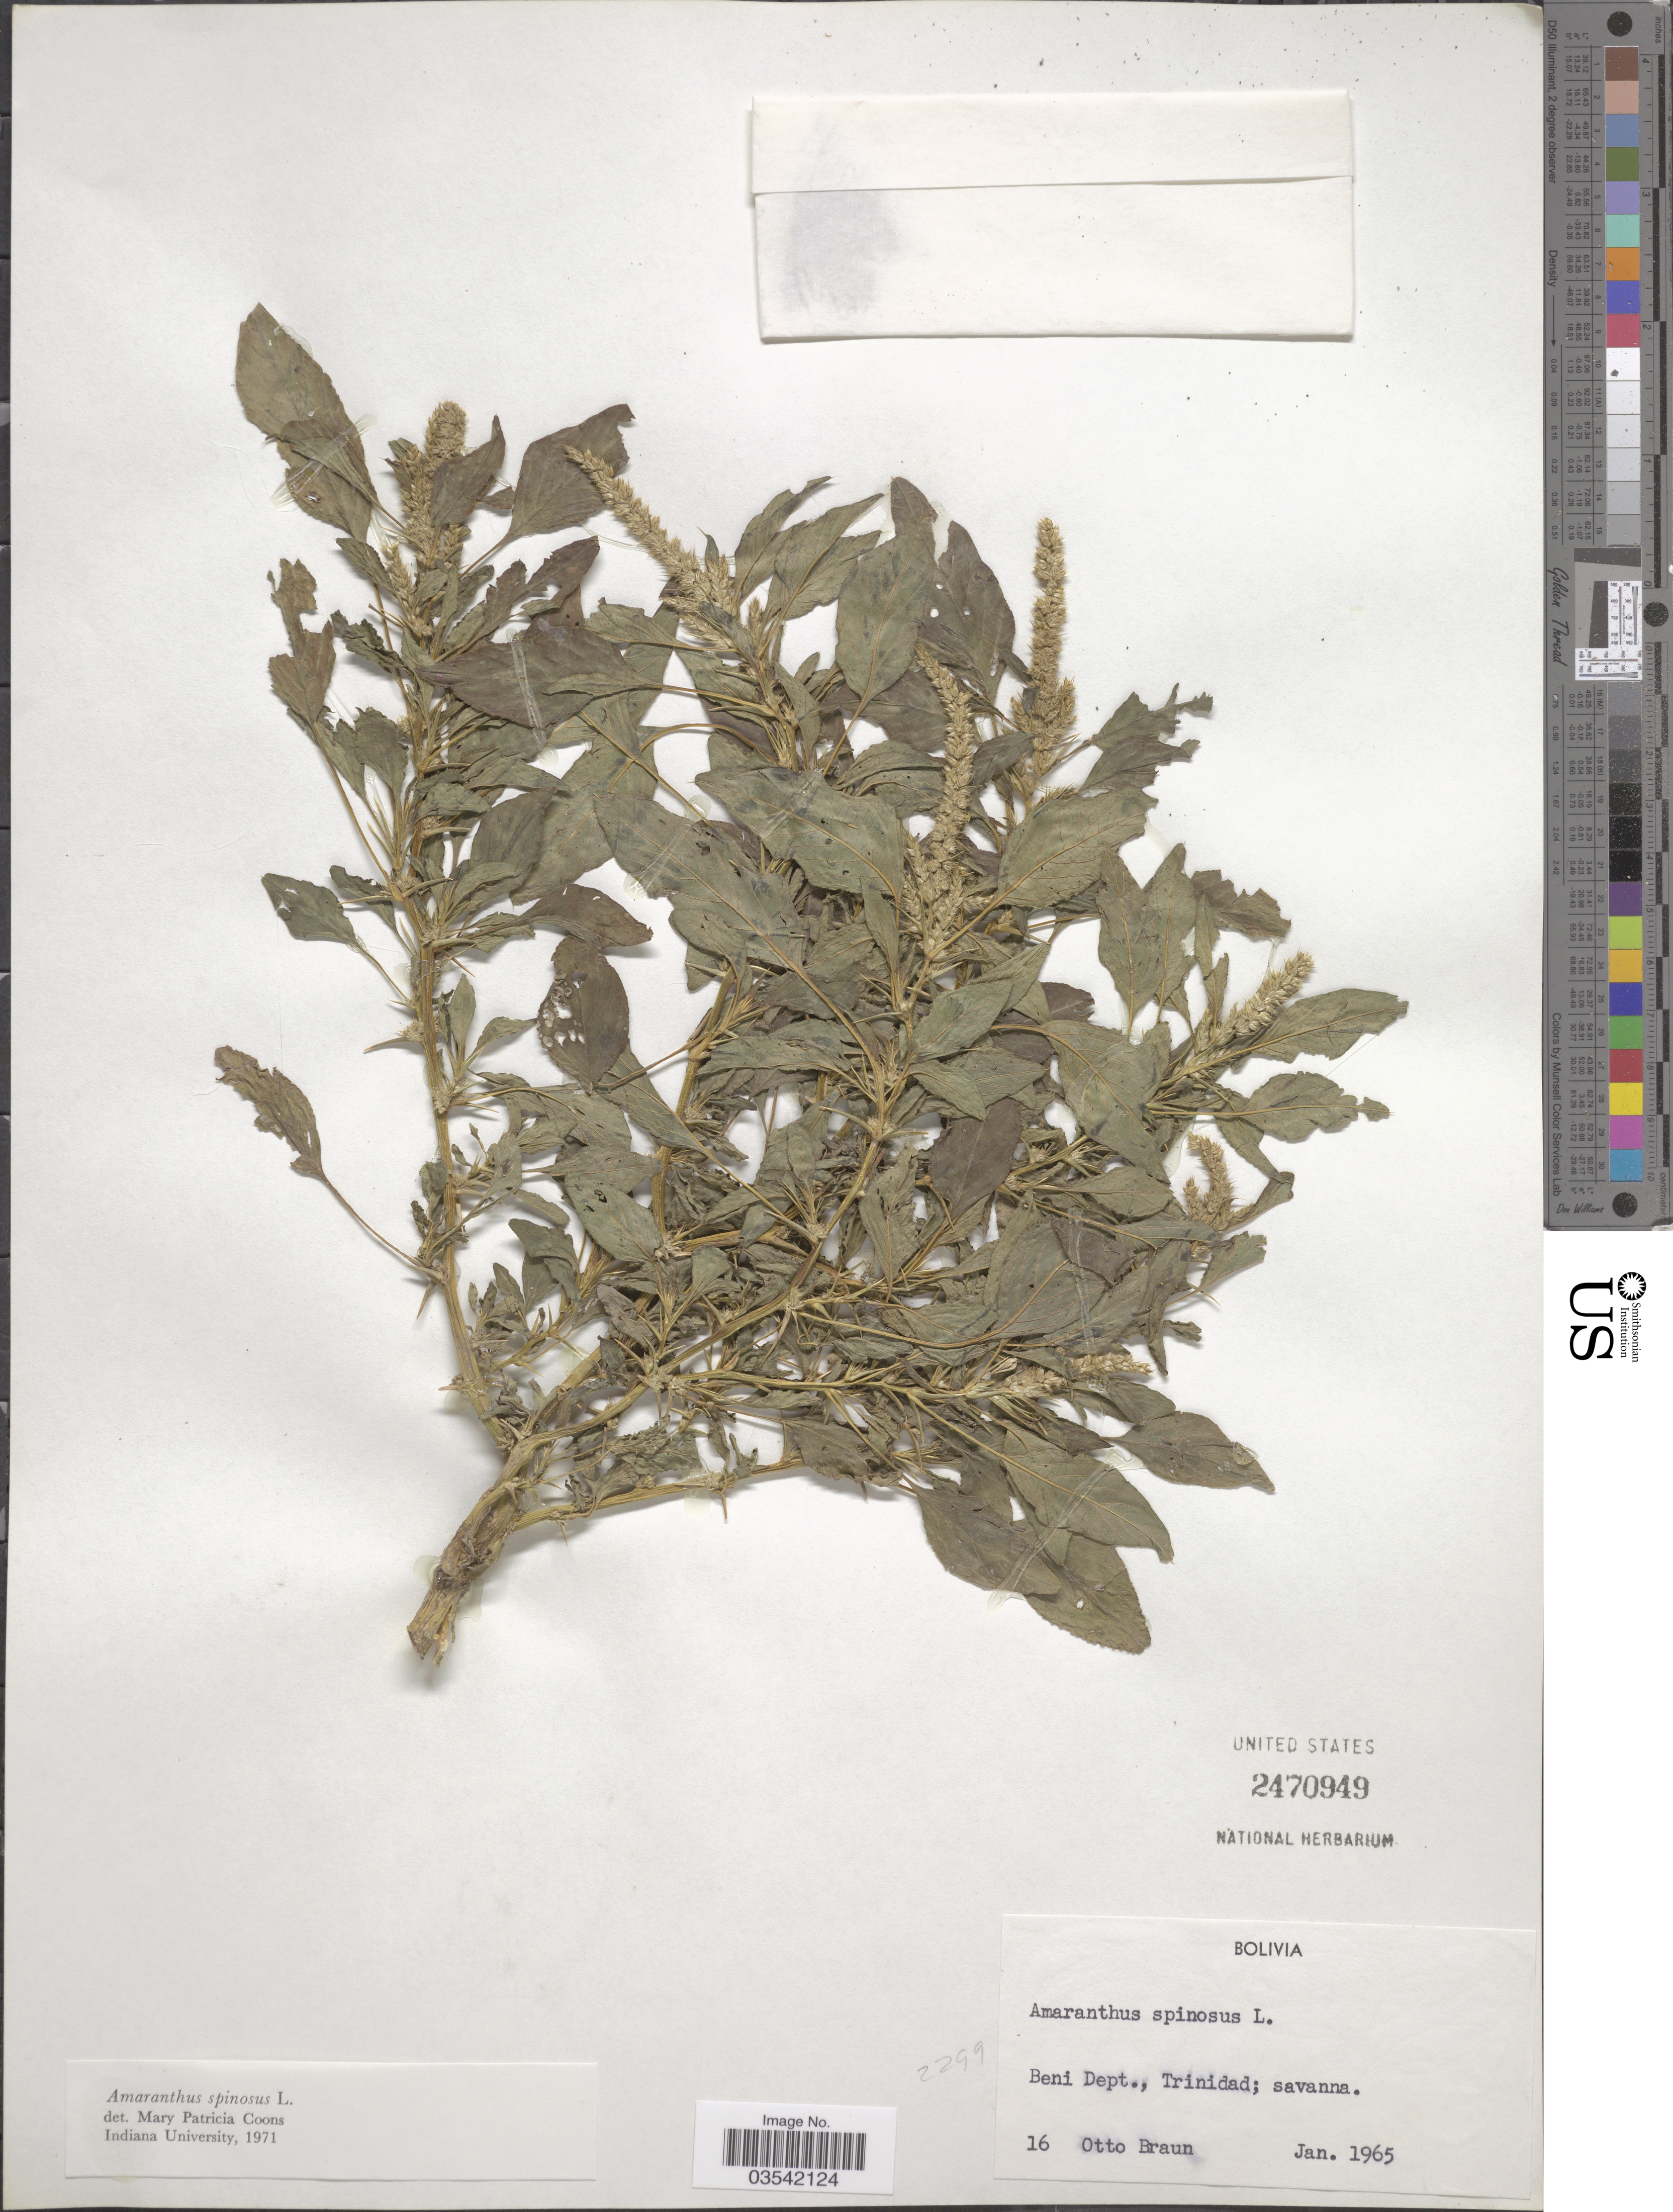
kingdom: Plantae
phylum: Tracheophyta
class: Magnoliopsida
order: Caryophyllales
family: Amaranthaceae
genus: Amaranthus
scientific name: Amaranthus spinosus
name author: L.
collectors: O. Braun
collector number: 16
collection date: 1965-01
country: Bolivia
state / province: Beni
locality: Beni Dept., Trinidad.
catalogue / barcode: US 2470949